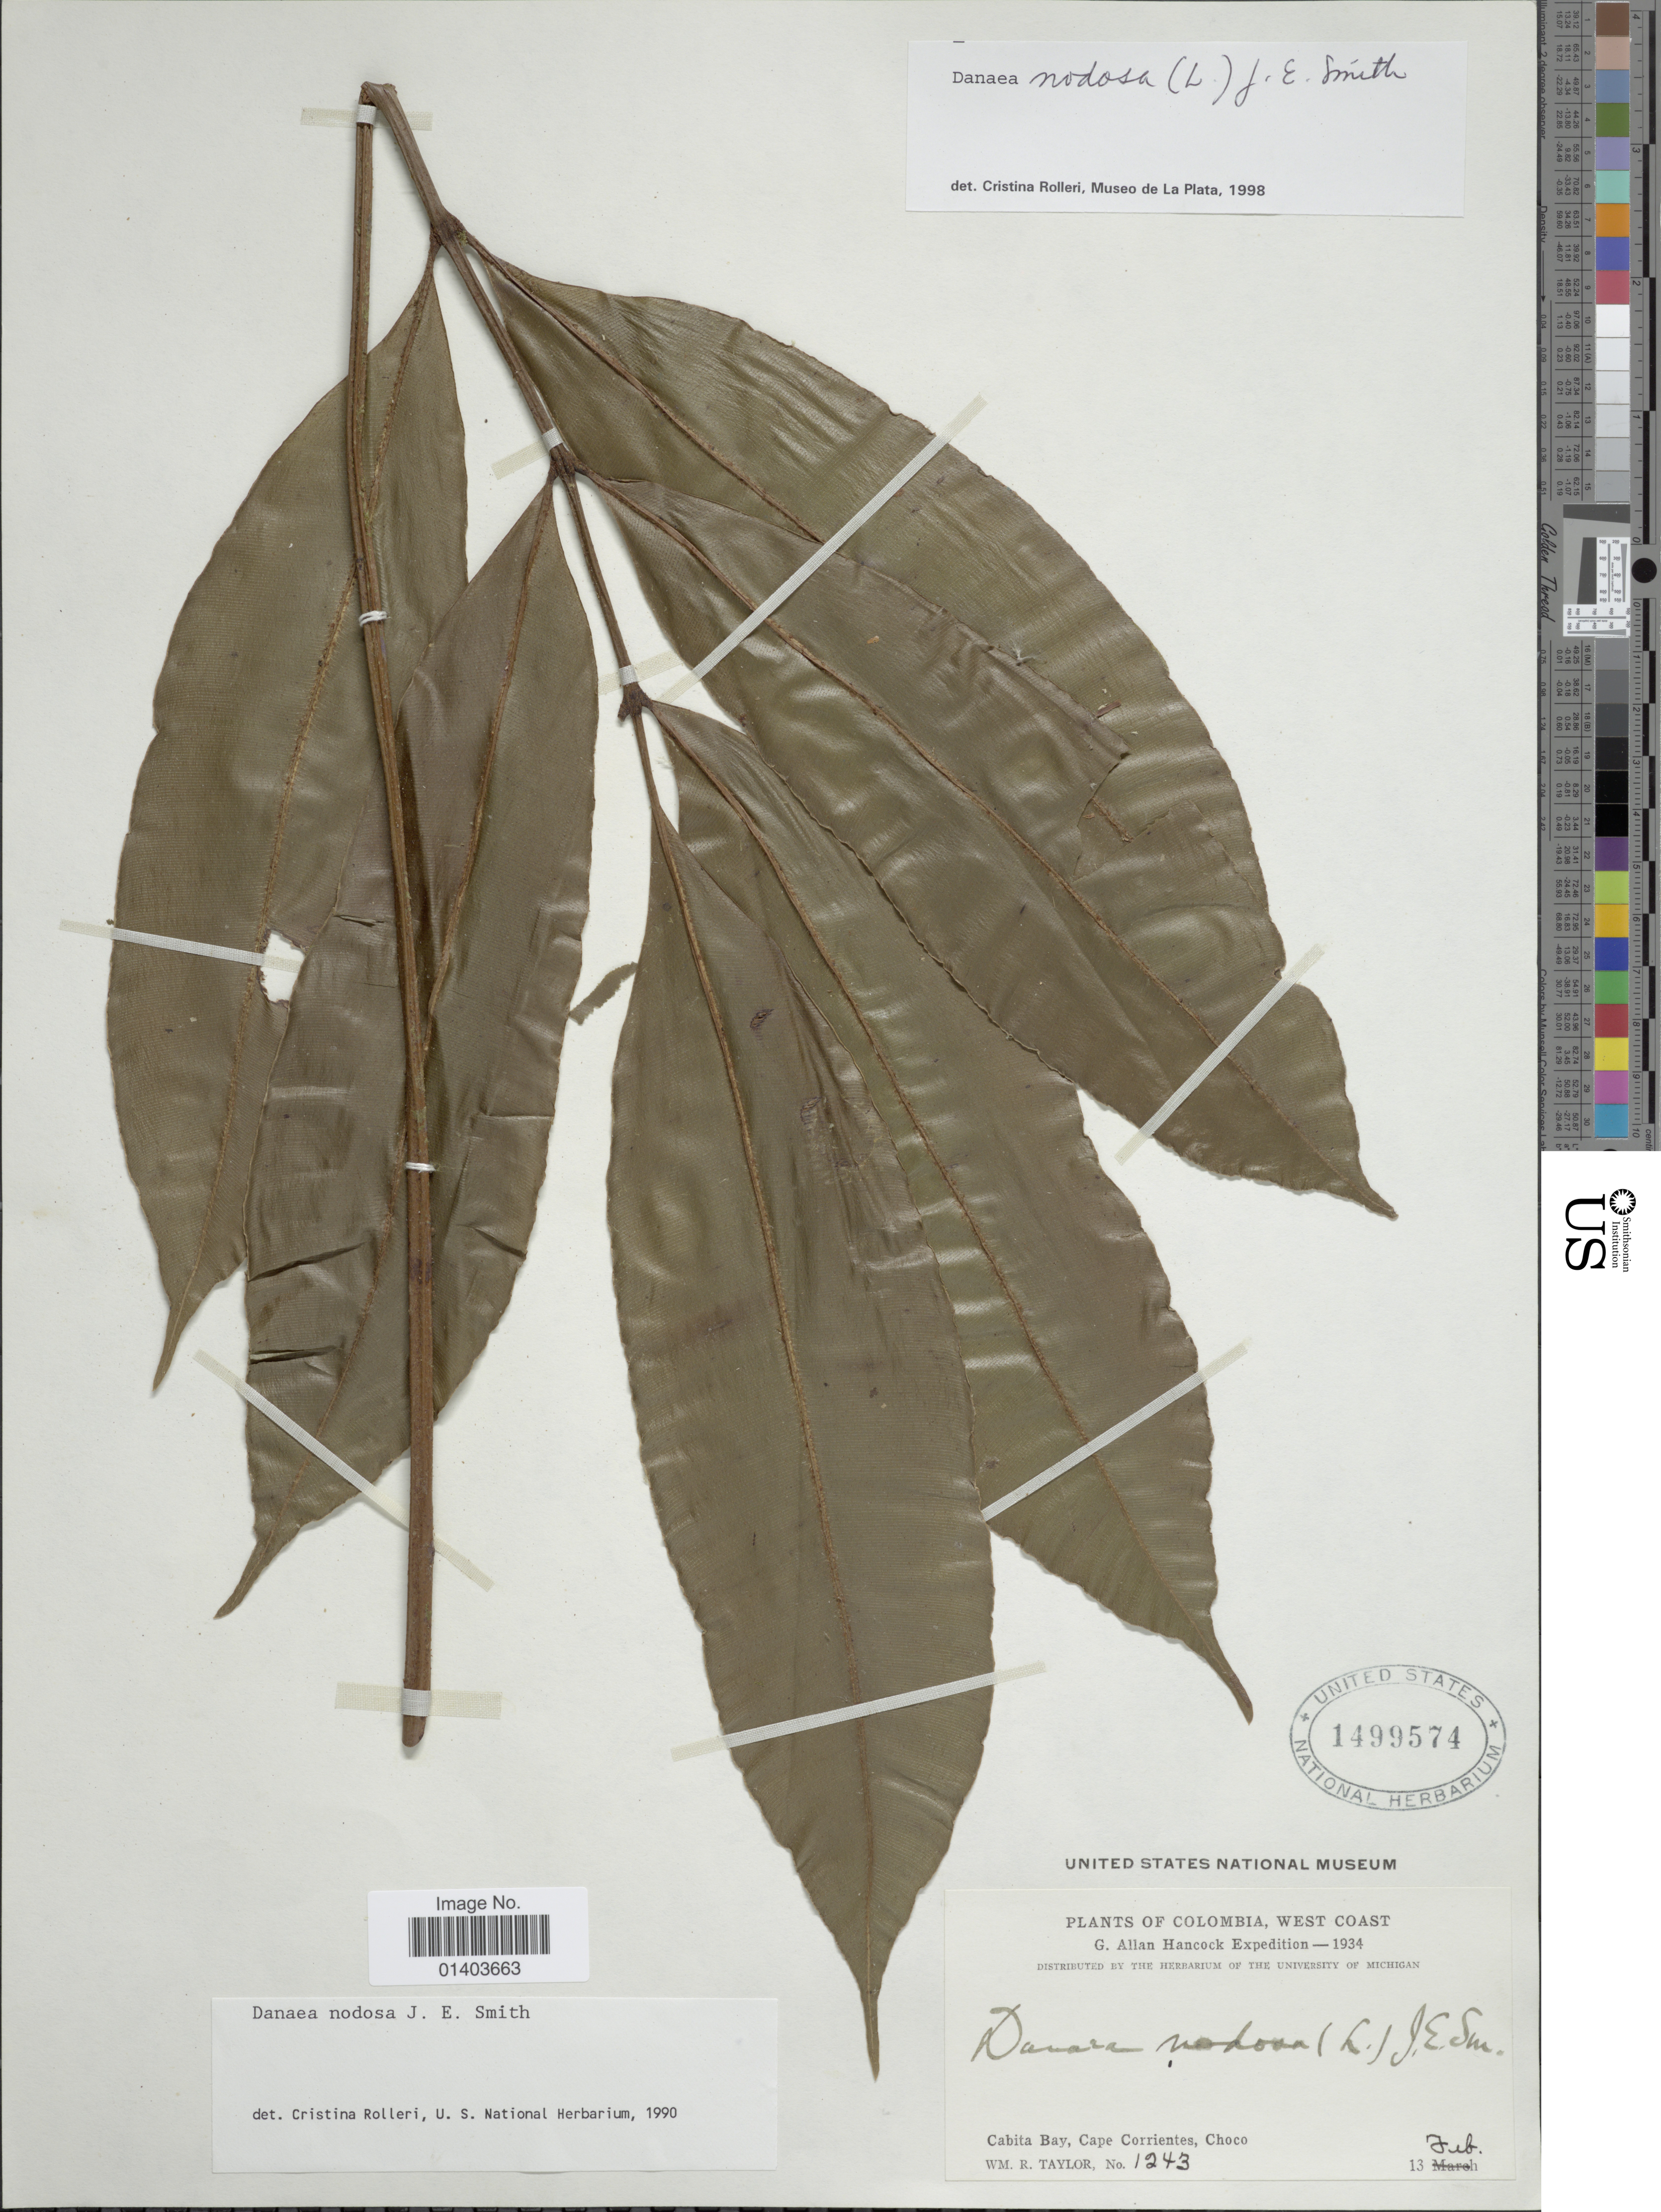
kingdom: Plantae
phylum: Tracheophyta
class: Polypodiopsida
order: Marattiales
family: Marattiaceae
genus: Danaea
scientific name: Danaea nodosa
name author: (L.) Sm.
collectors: W. R. Taylor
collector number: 1243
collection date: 1934-02-13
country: Colombia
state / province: Chocó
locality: West Coast, Cabita Bay, Cape Corrientes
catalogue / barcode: US 1499574